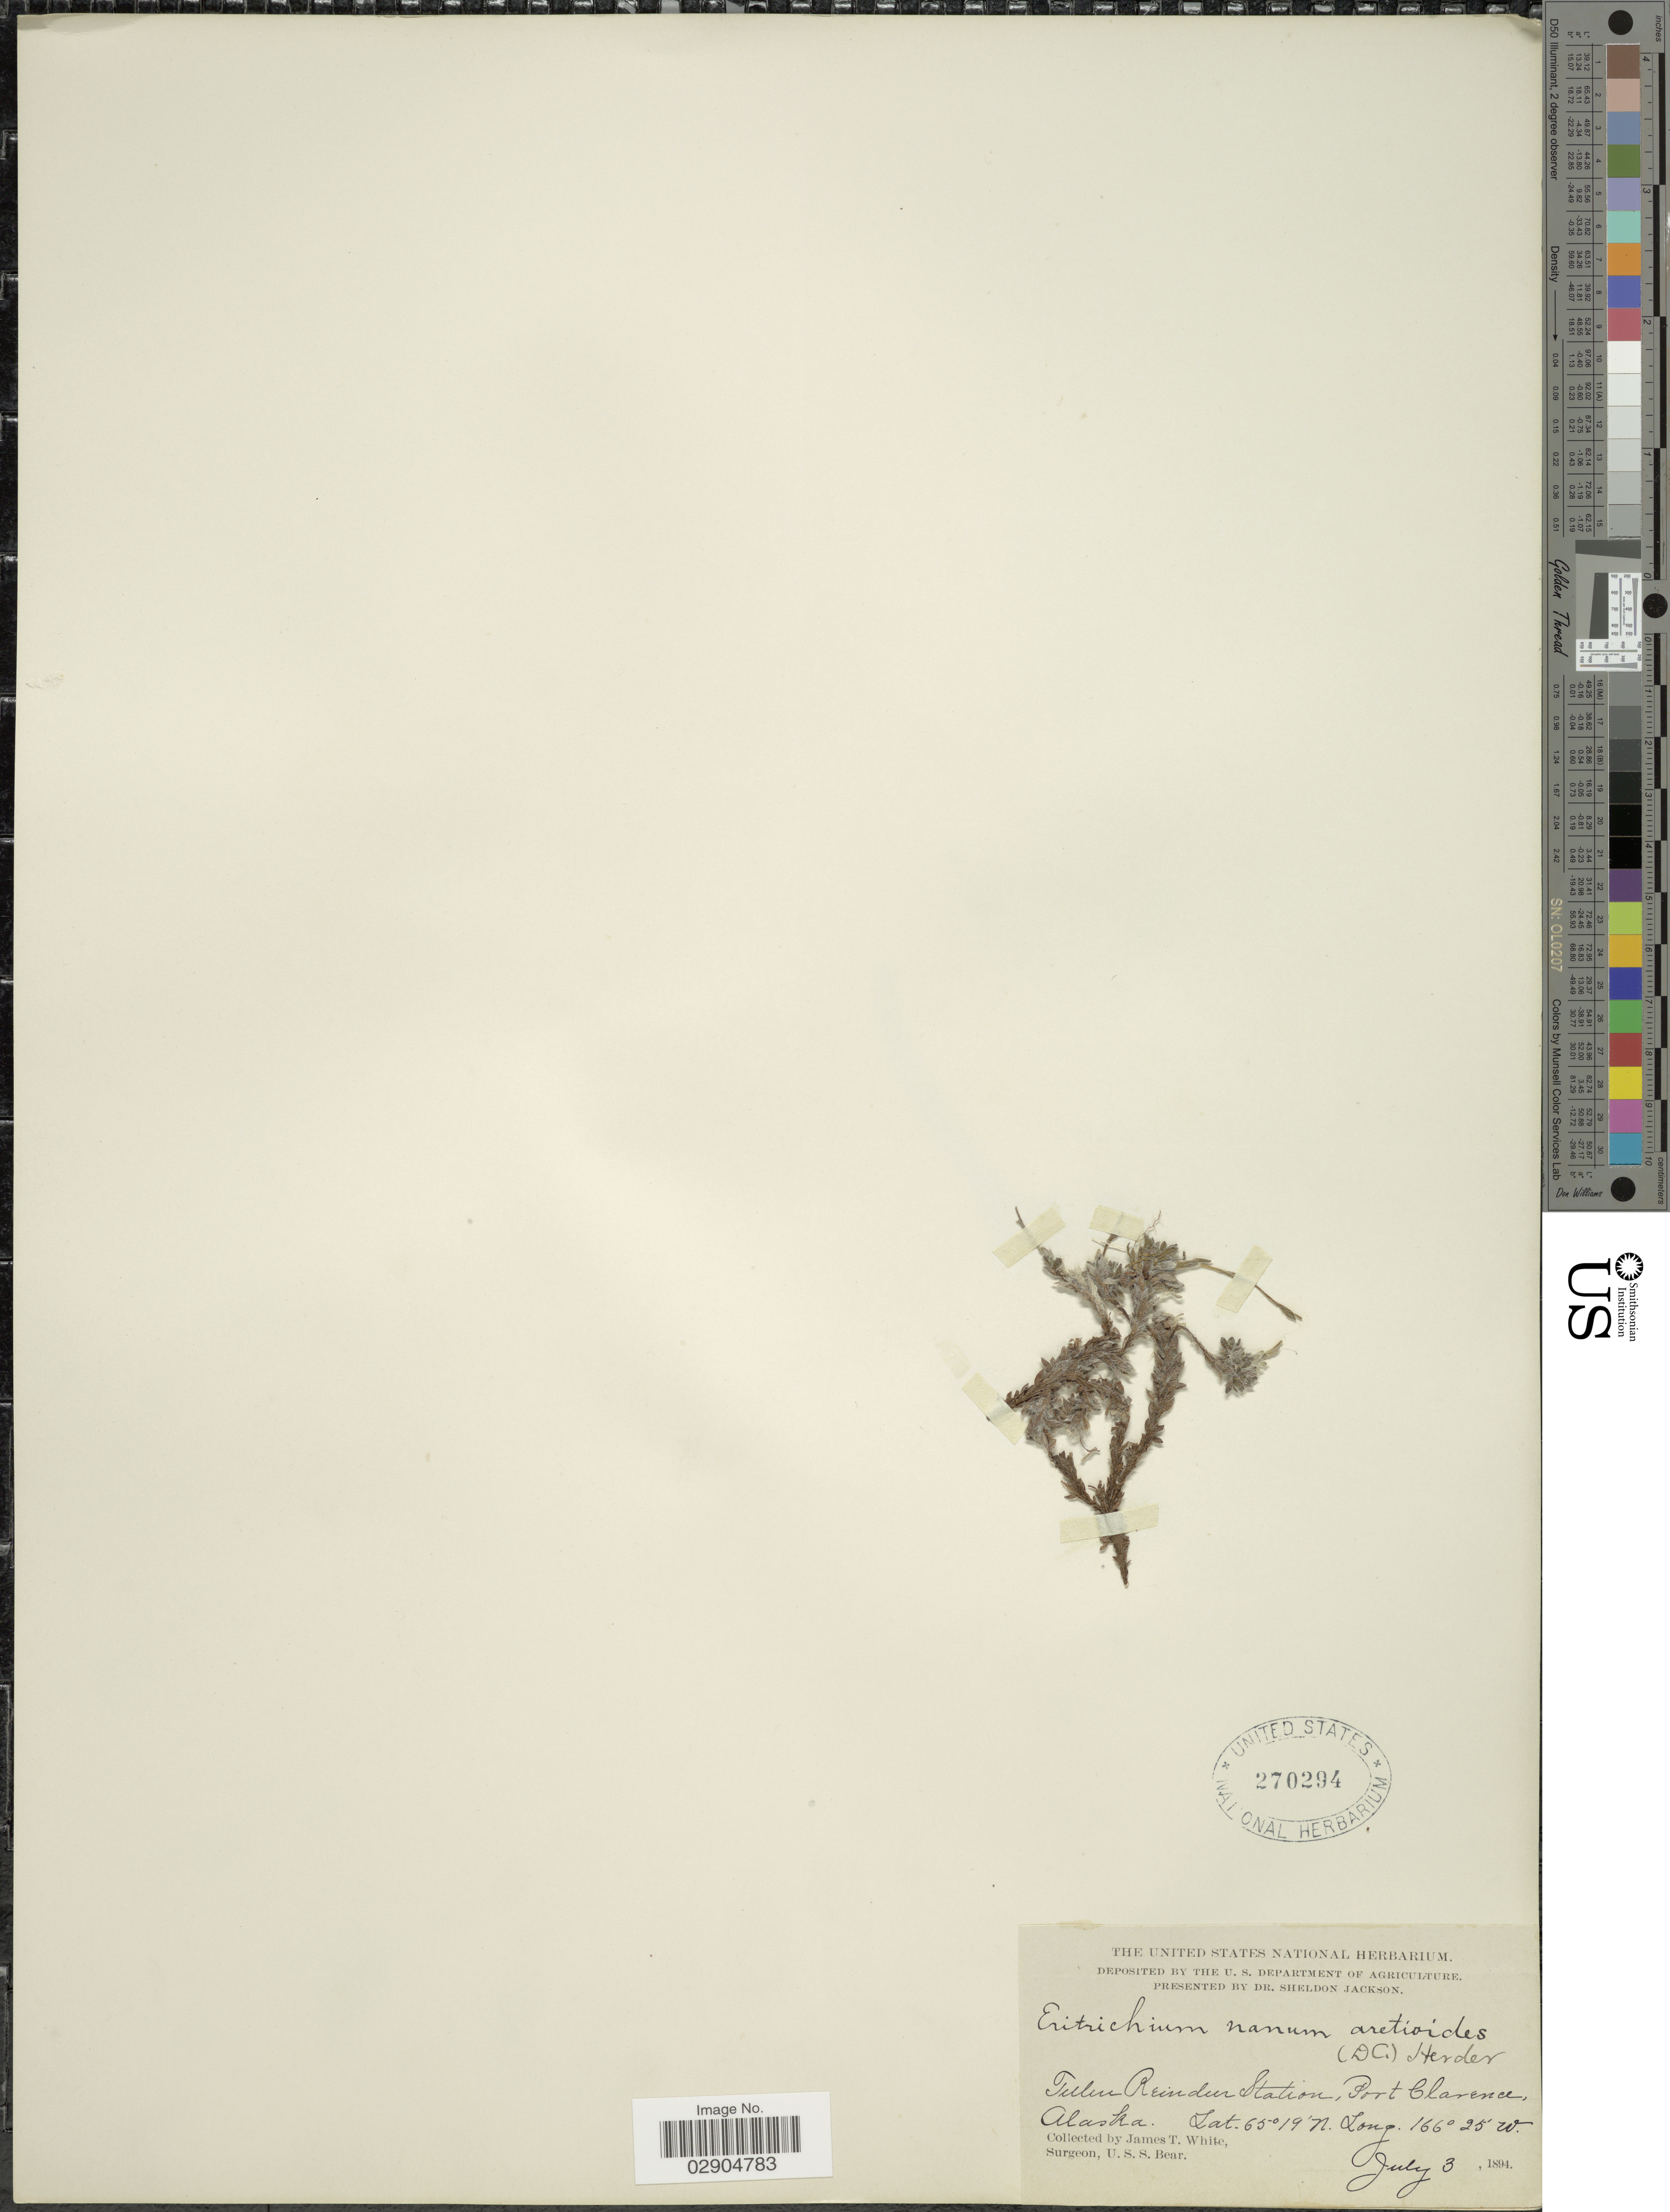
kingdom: Plantae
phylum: Tracheophyta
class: Magnoliopsida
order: Boraginales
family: Boraginaceae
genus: Eritrichium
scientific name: Eritrichium aretioides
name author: (Cham.) DC.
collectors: J. T. White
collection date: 1894-07-03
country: United States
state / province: Alaska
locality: Teller Reindeer Station, Port Clarence, Alaska.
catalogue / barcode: US 270294